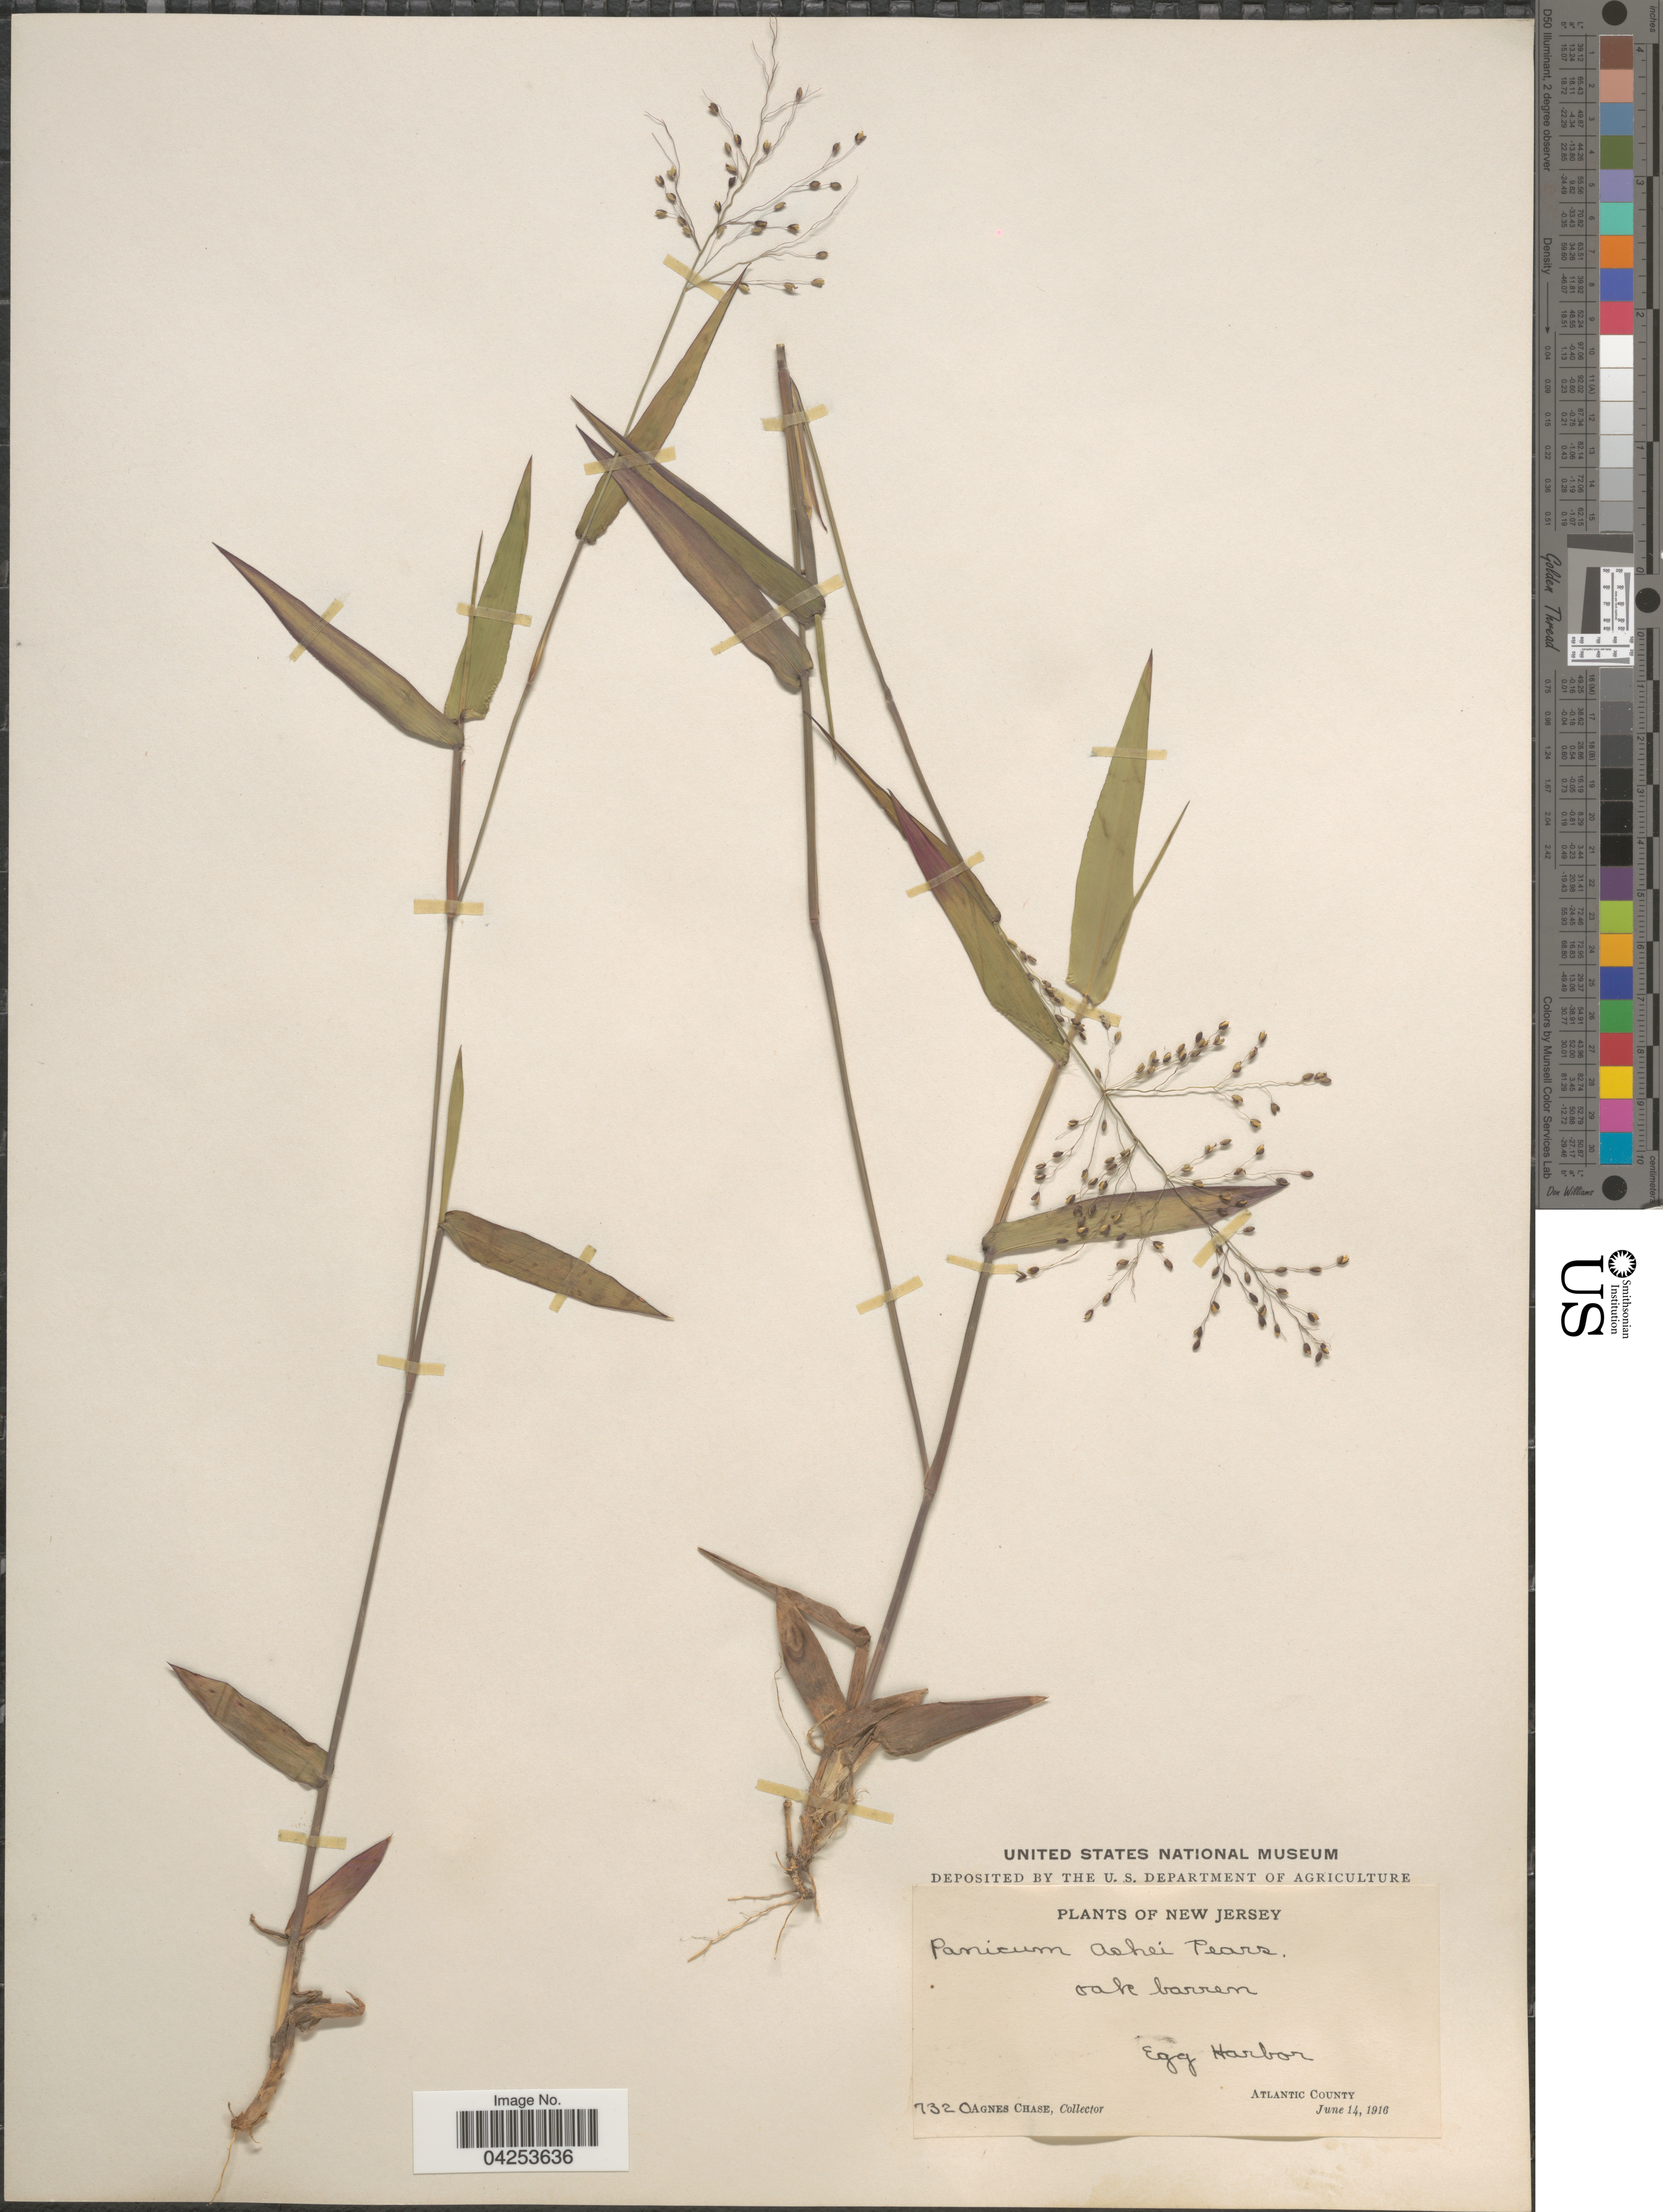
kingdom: Plantae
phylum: Tracheophyta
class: Liliopsida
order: Poales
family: Poaceae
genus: Dichanthelium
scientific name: Dichanthelium commutatum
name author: (Schult.) Gould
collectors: A. Chase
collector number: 732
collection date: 1916-06-14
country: United States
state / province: New Jersey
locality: Oak barren. Egg Harbor. Atlantic County.